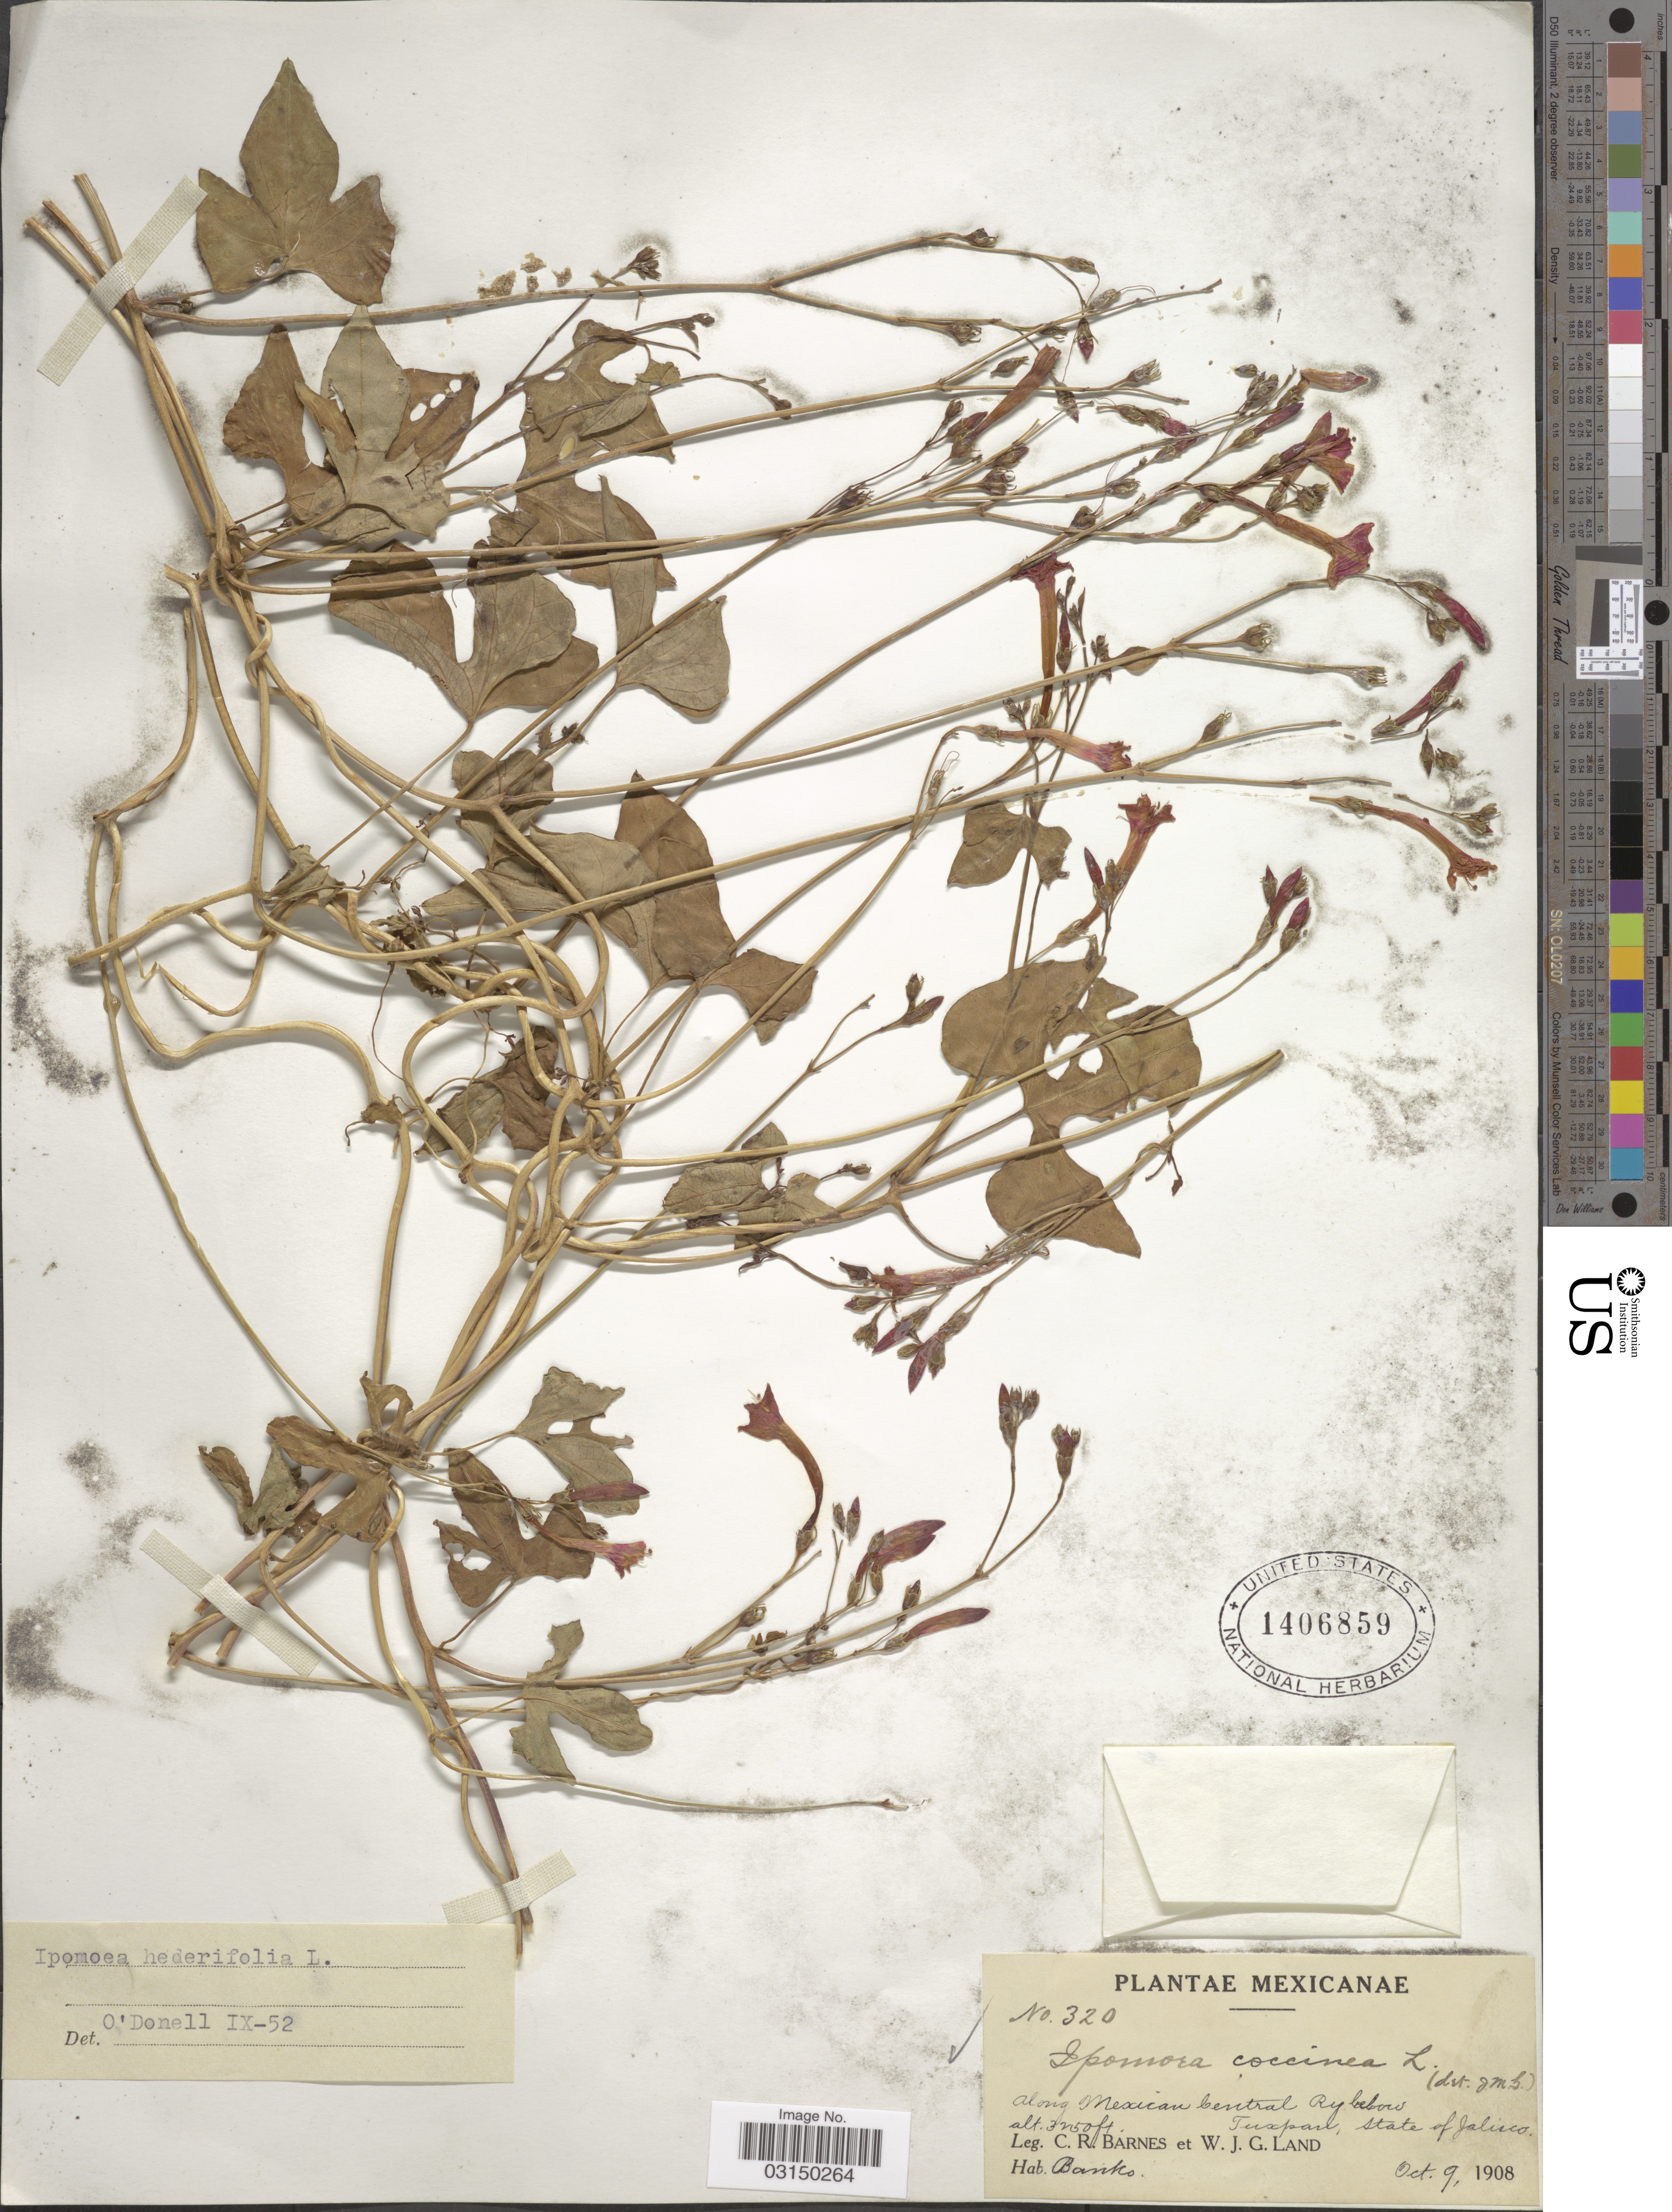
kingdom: Plantae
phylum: Tracheophyta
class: Magnoliopsida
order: Solanales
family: Convolvulaceae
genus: Ipomoea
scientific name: Ipomoea hederifolia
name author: L.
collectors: C. R. Barnes & W. J. G. Land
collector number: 320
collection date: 1908-10-09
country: Mexico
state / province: Jalisco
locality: Along Mexican Central Ry below Tuxpan.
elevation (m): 991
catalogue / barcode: US 1406859